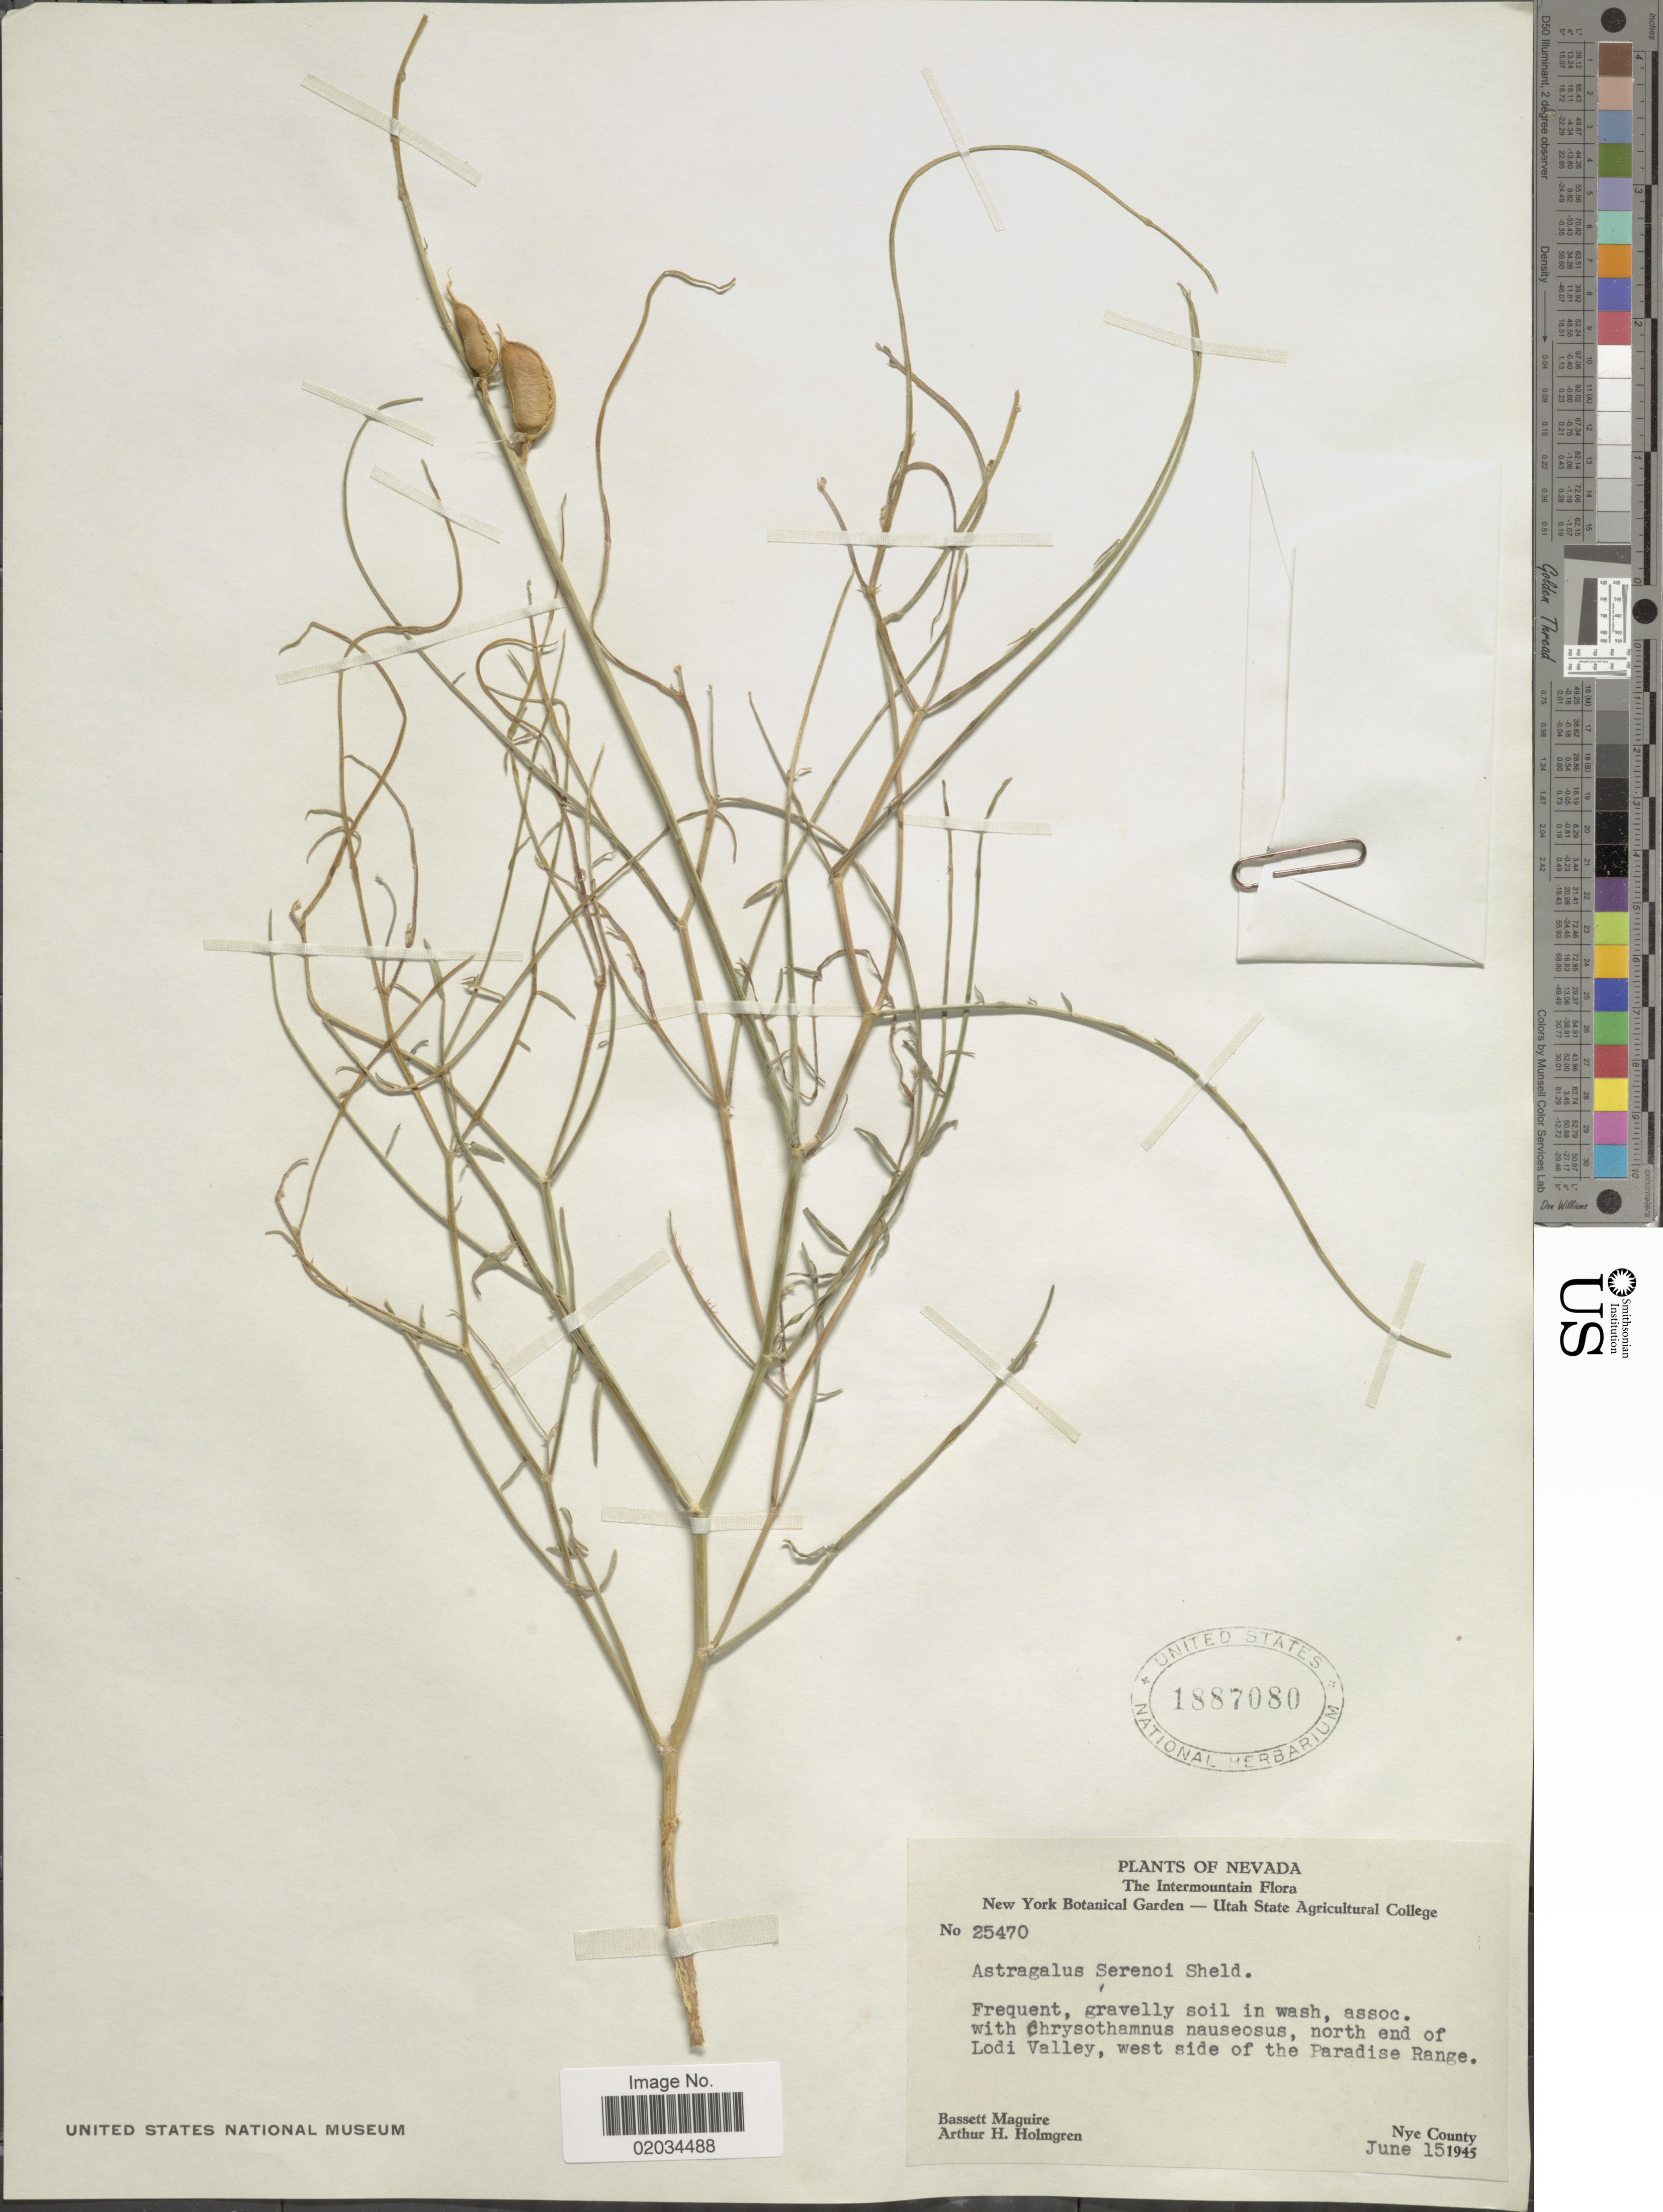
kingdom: Plantae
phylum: Tracheophyta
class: Magnoliopsida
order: Fabales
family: Fabaceae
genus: Astragalus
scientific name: Astragalus serenoi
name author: (Kuntze) E. Sheld.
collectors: B. Maguire & A. H. Holmgren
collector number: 25470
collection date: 1945-06-15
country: United States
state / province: Nevada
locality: The Intermountain Flora, north end of Lodi Valley, west side of the Paradise Range, Nye County.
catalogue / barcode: US 1887080